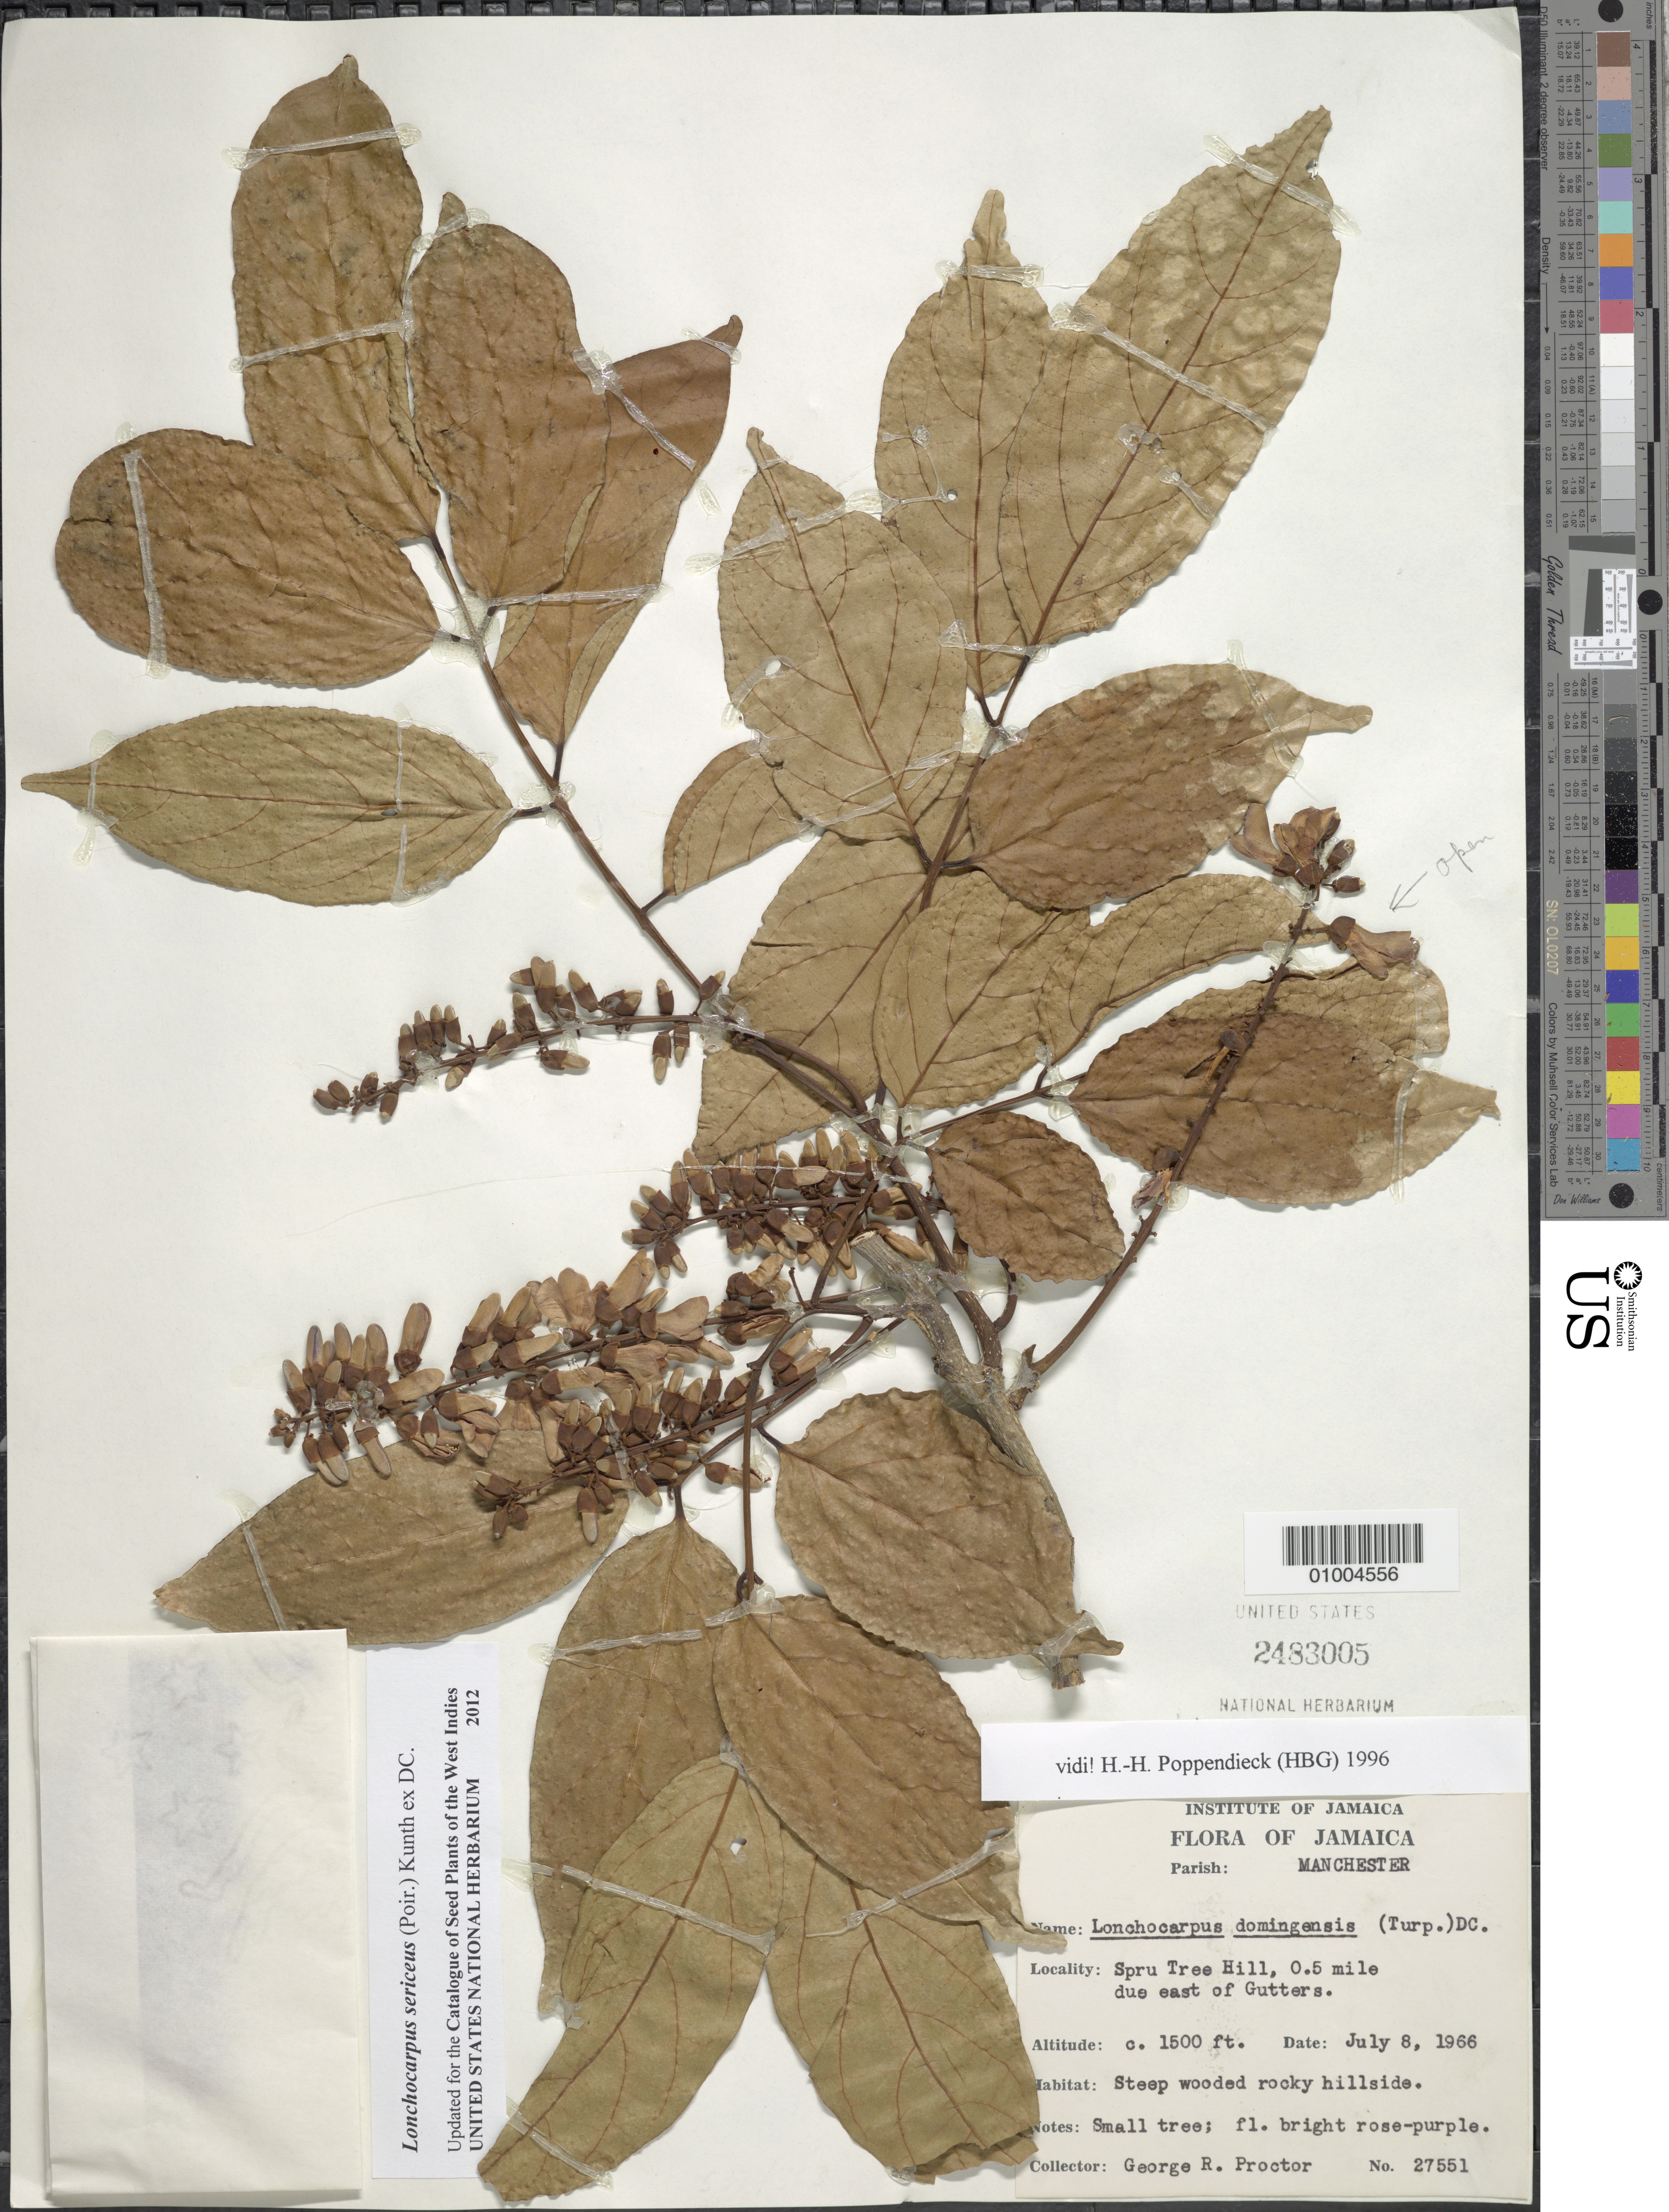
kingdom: Plantae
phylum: Tracheophyta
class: Magnoliopsida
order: Fabales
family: Fabaceae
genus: Lonchocarpus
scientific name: Lonchocarpus sericeus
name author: (Poir.) Kunth ex DC.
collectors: G. R. Proctor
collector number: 27551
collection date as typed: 08 Jul 1966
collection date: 1966-07-08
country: Jamaica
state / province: Manchester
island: Jamaica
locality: Steep wooded rocky hillside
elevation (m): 457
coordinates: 0 N, 0 E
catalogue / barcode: US 2483005